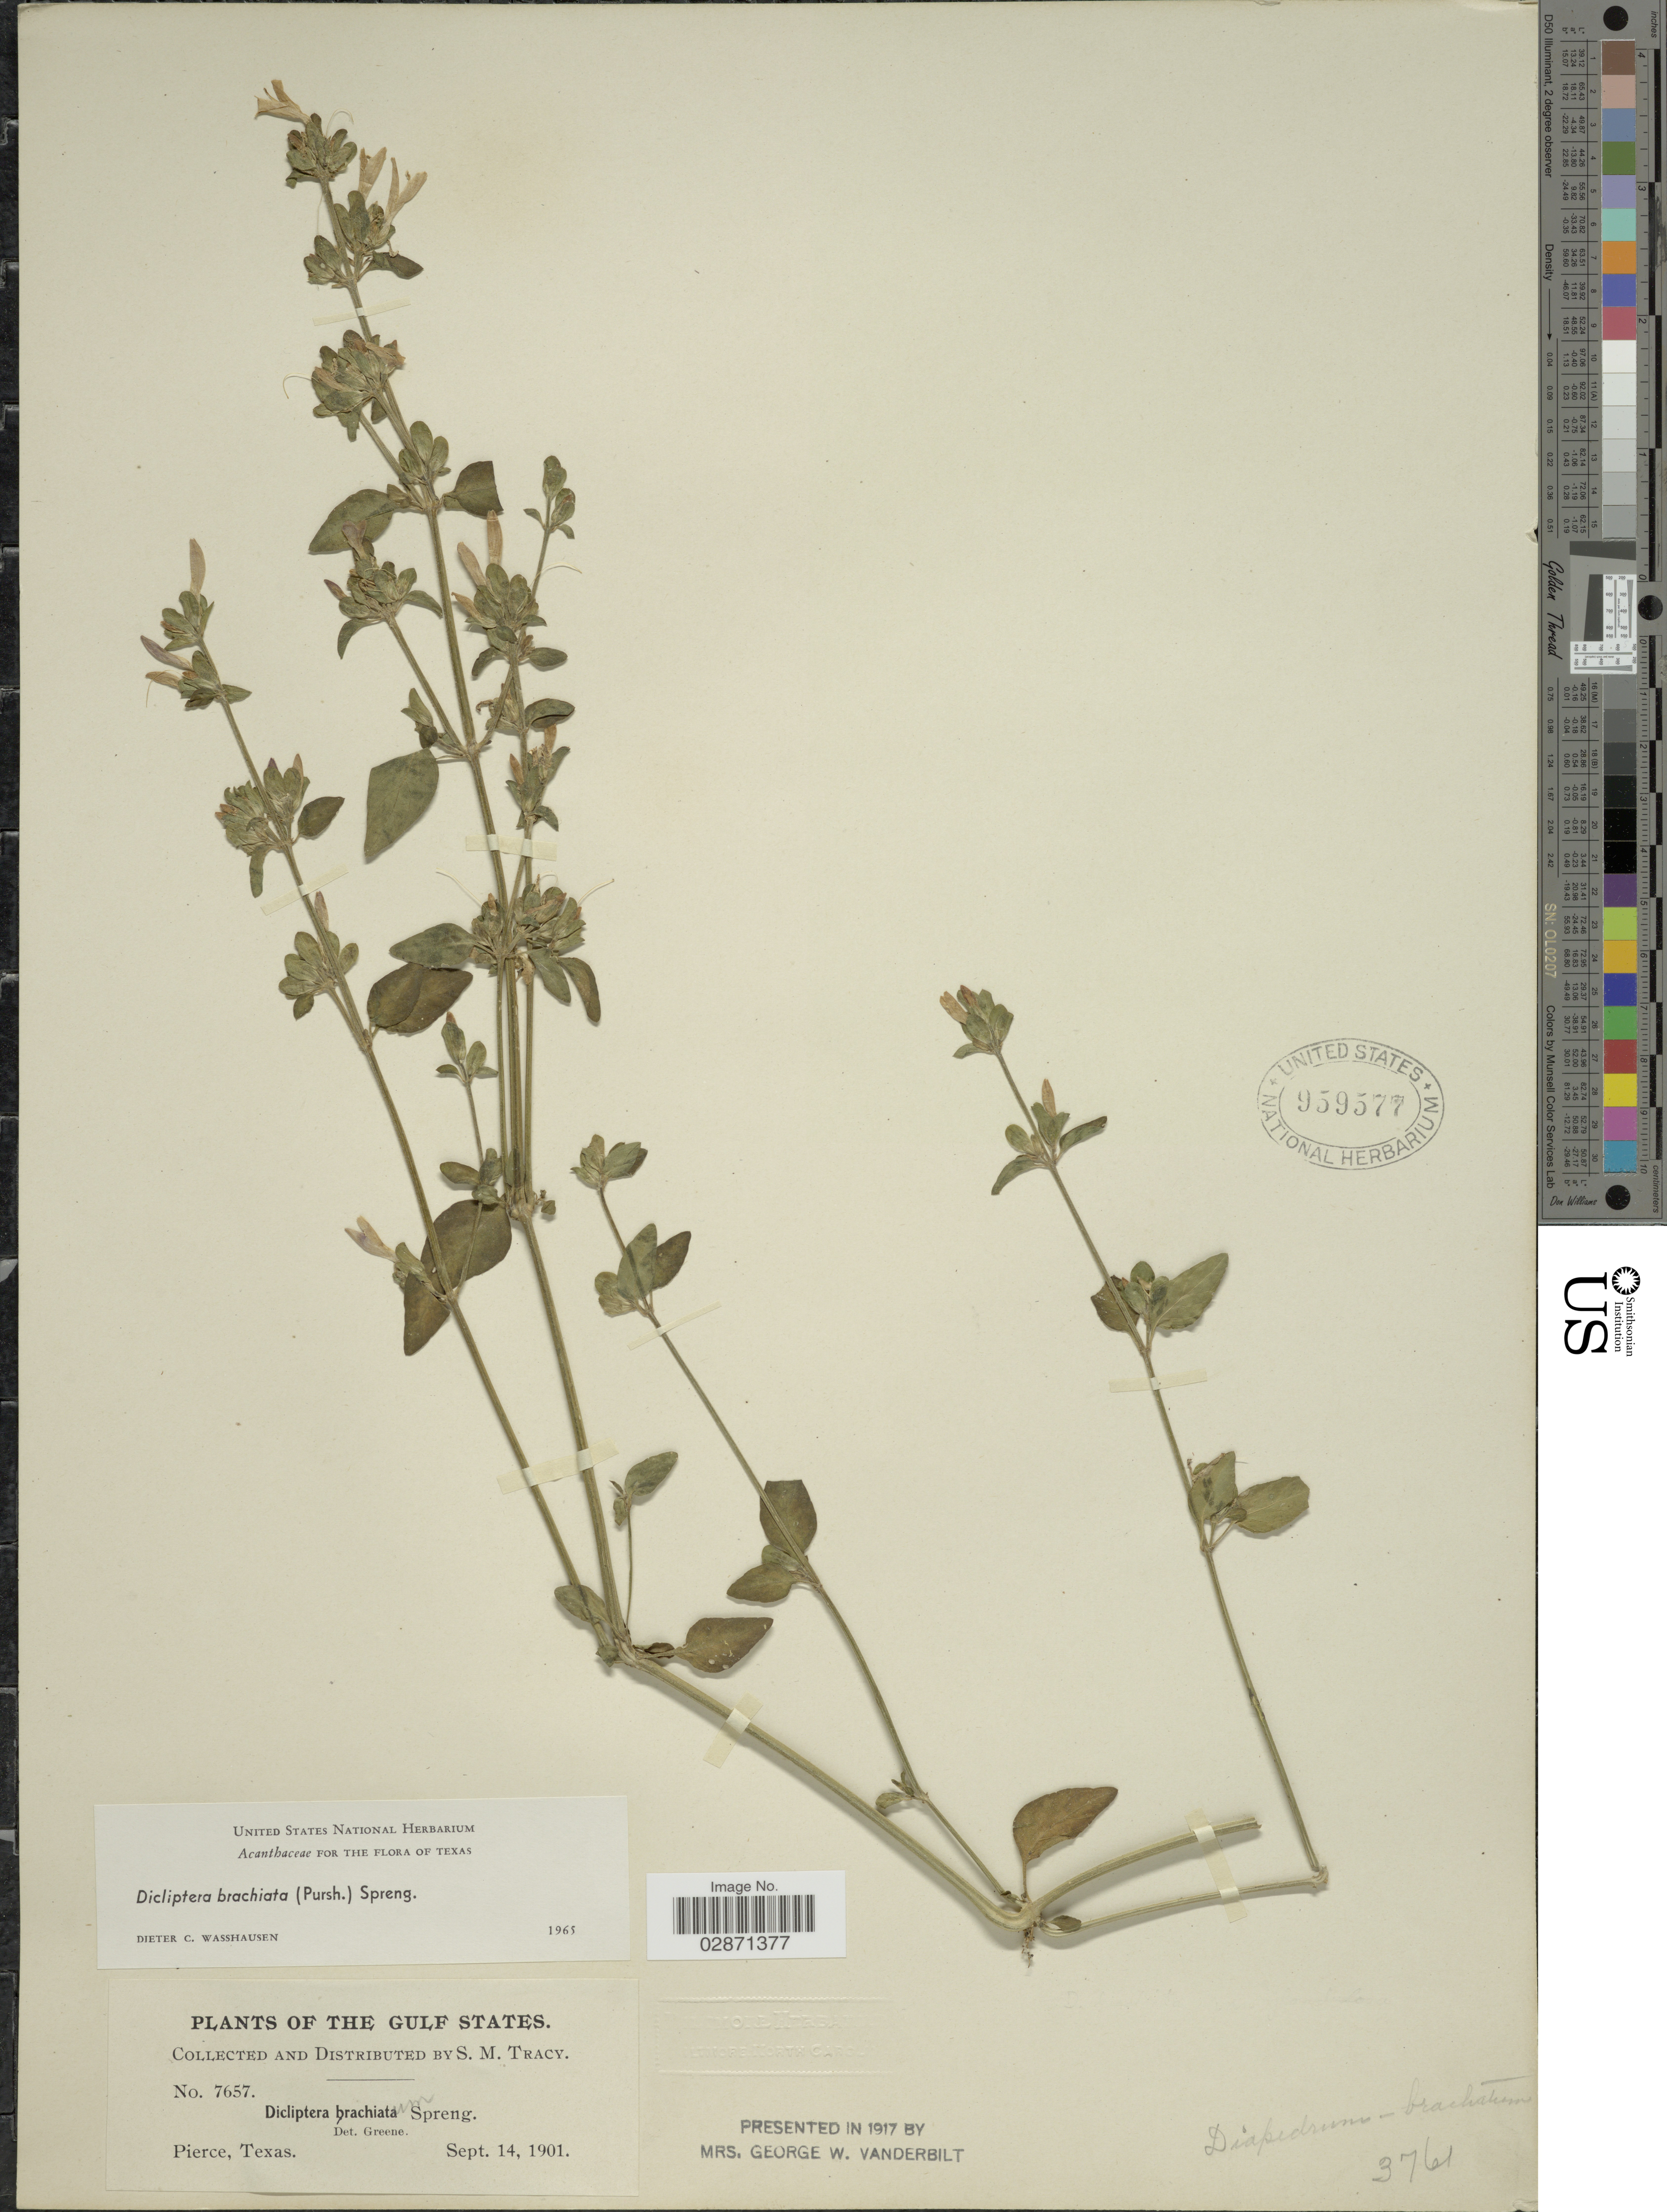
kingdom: Plantae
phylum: Tracheophyta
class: Magnoliopsida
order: Lamiales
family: Acanthaceae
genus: Dicliptera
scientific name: Dicliptera brachiata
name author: (Pursh) Spreng.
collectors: S. M. Tracy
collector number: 7657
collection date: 1901-09-14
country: United States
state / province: Texas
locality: The Gulf States. Pierce.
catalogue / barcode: US 959577